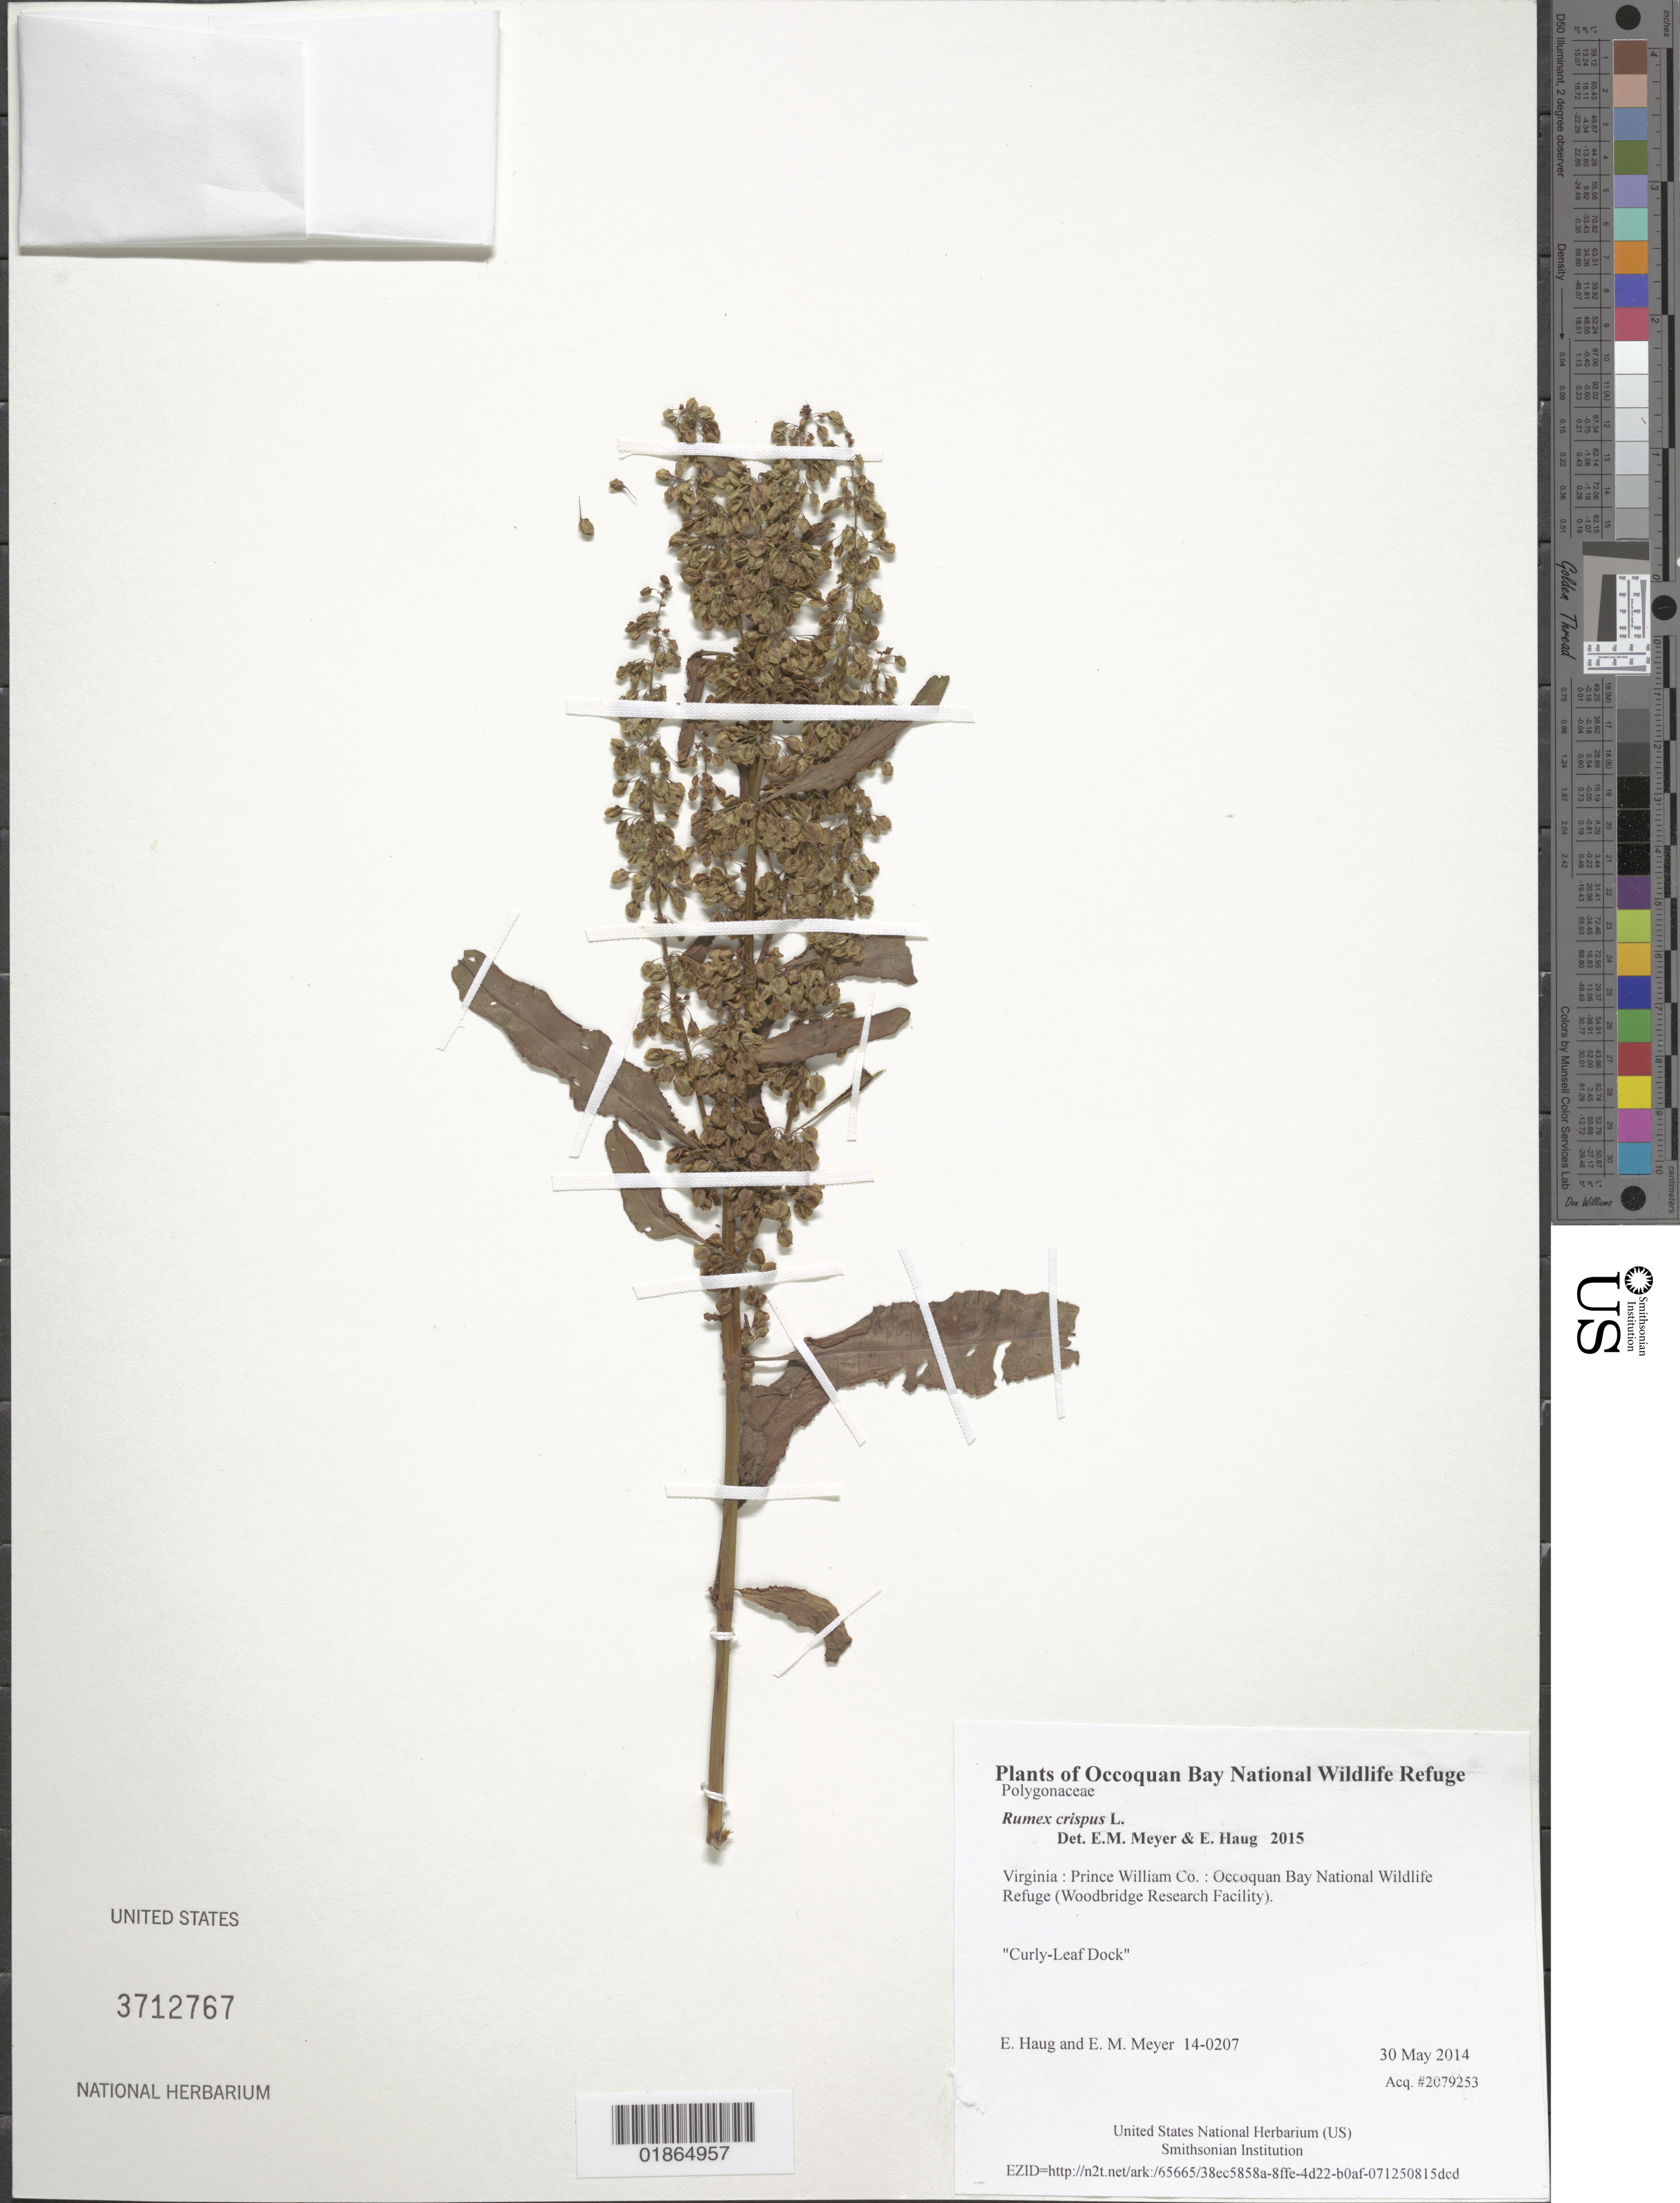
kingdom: Plantae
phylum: Tracheophyta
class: Magnoliopsida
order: Caryophyllales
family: Polygonaceae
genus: Rumex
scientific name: Rumex crispus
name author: L.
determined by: Meyer, E. M.; Haug, E.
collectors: E. Haug & E. M. Meyer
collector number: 14-0207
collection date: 2014-05-30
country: United States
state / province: Virginia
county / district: Prince William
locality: Occoquan Bay National Wildlife Refuge (Woodbridge Research Facility).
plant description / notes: Curly-Leaf Dock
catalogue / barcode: US 3712767